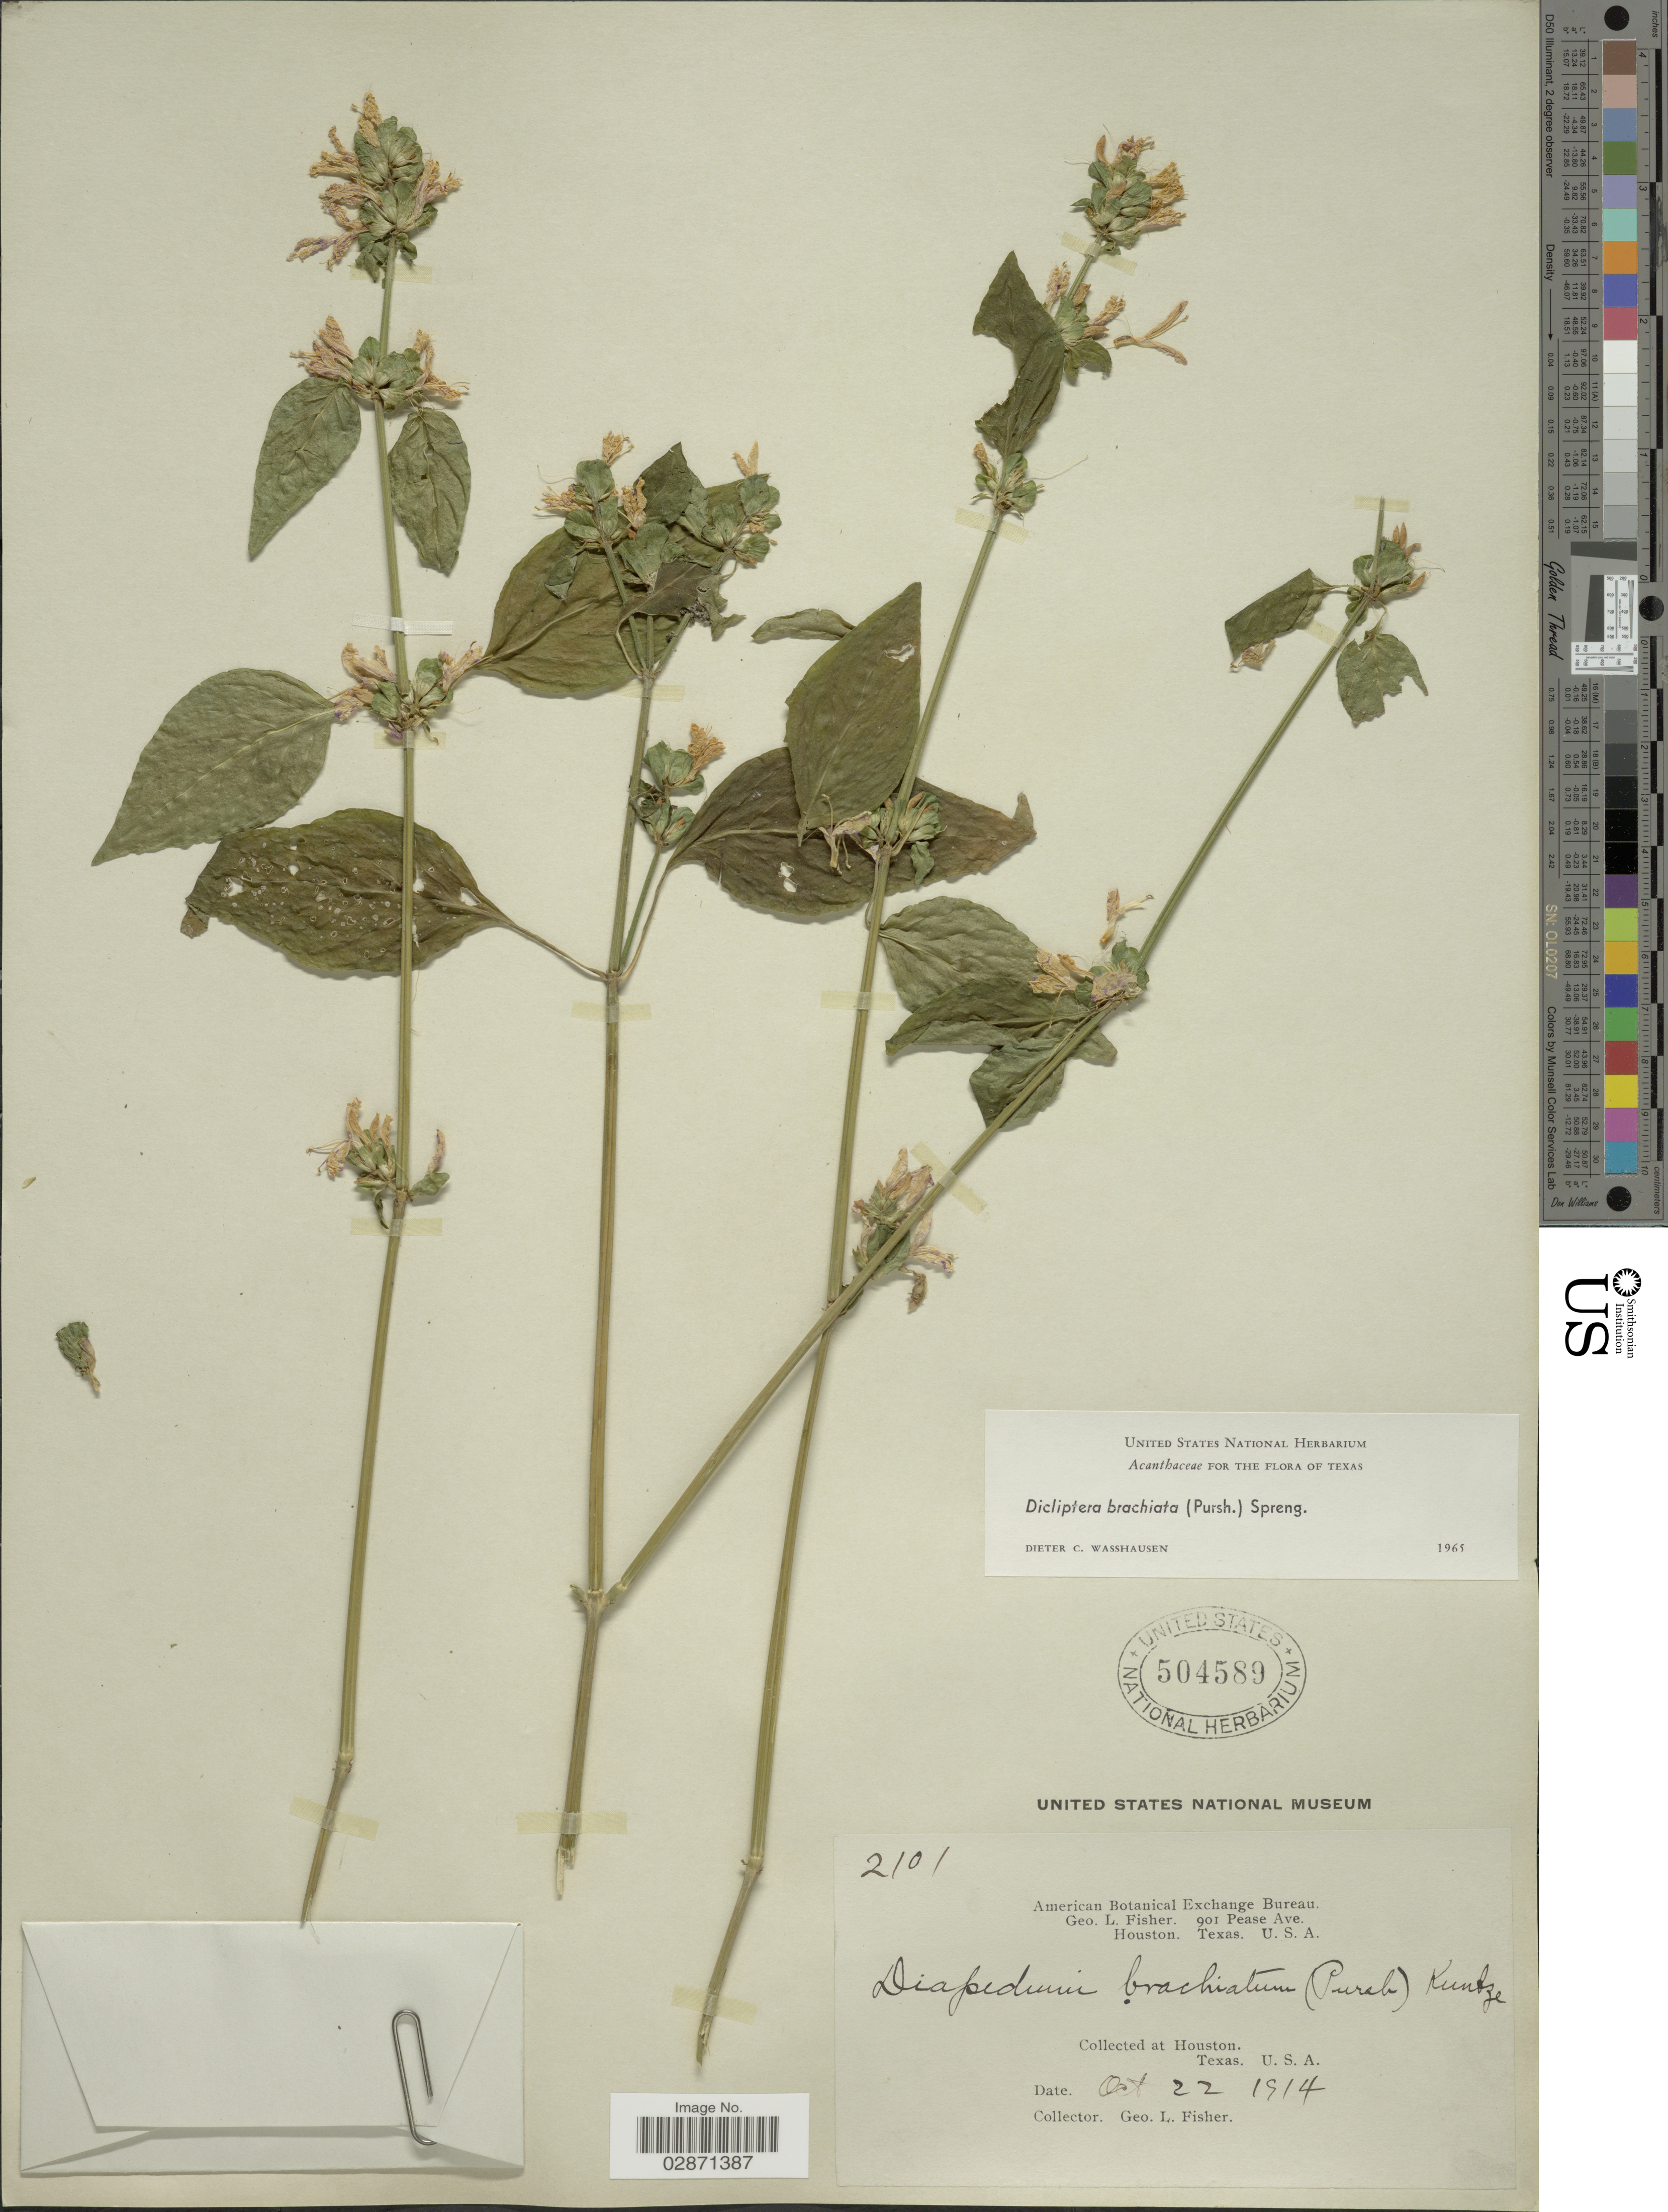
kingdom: Plantae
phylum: Tracheophyta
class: Magnoliopsida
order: Lamiales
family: Acanthaceae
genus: Dicliptera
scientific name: Dicliptera brachiata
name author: (Pursh) Spreng.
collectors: G. L. Fisher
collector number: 2101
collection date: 1914-10-22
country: United States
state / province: Texas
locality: Collected at Houston.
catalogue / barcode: US 504589